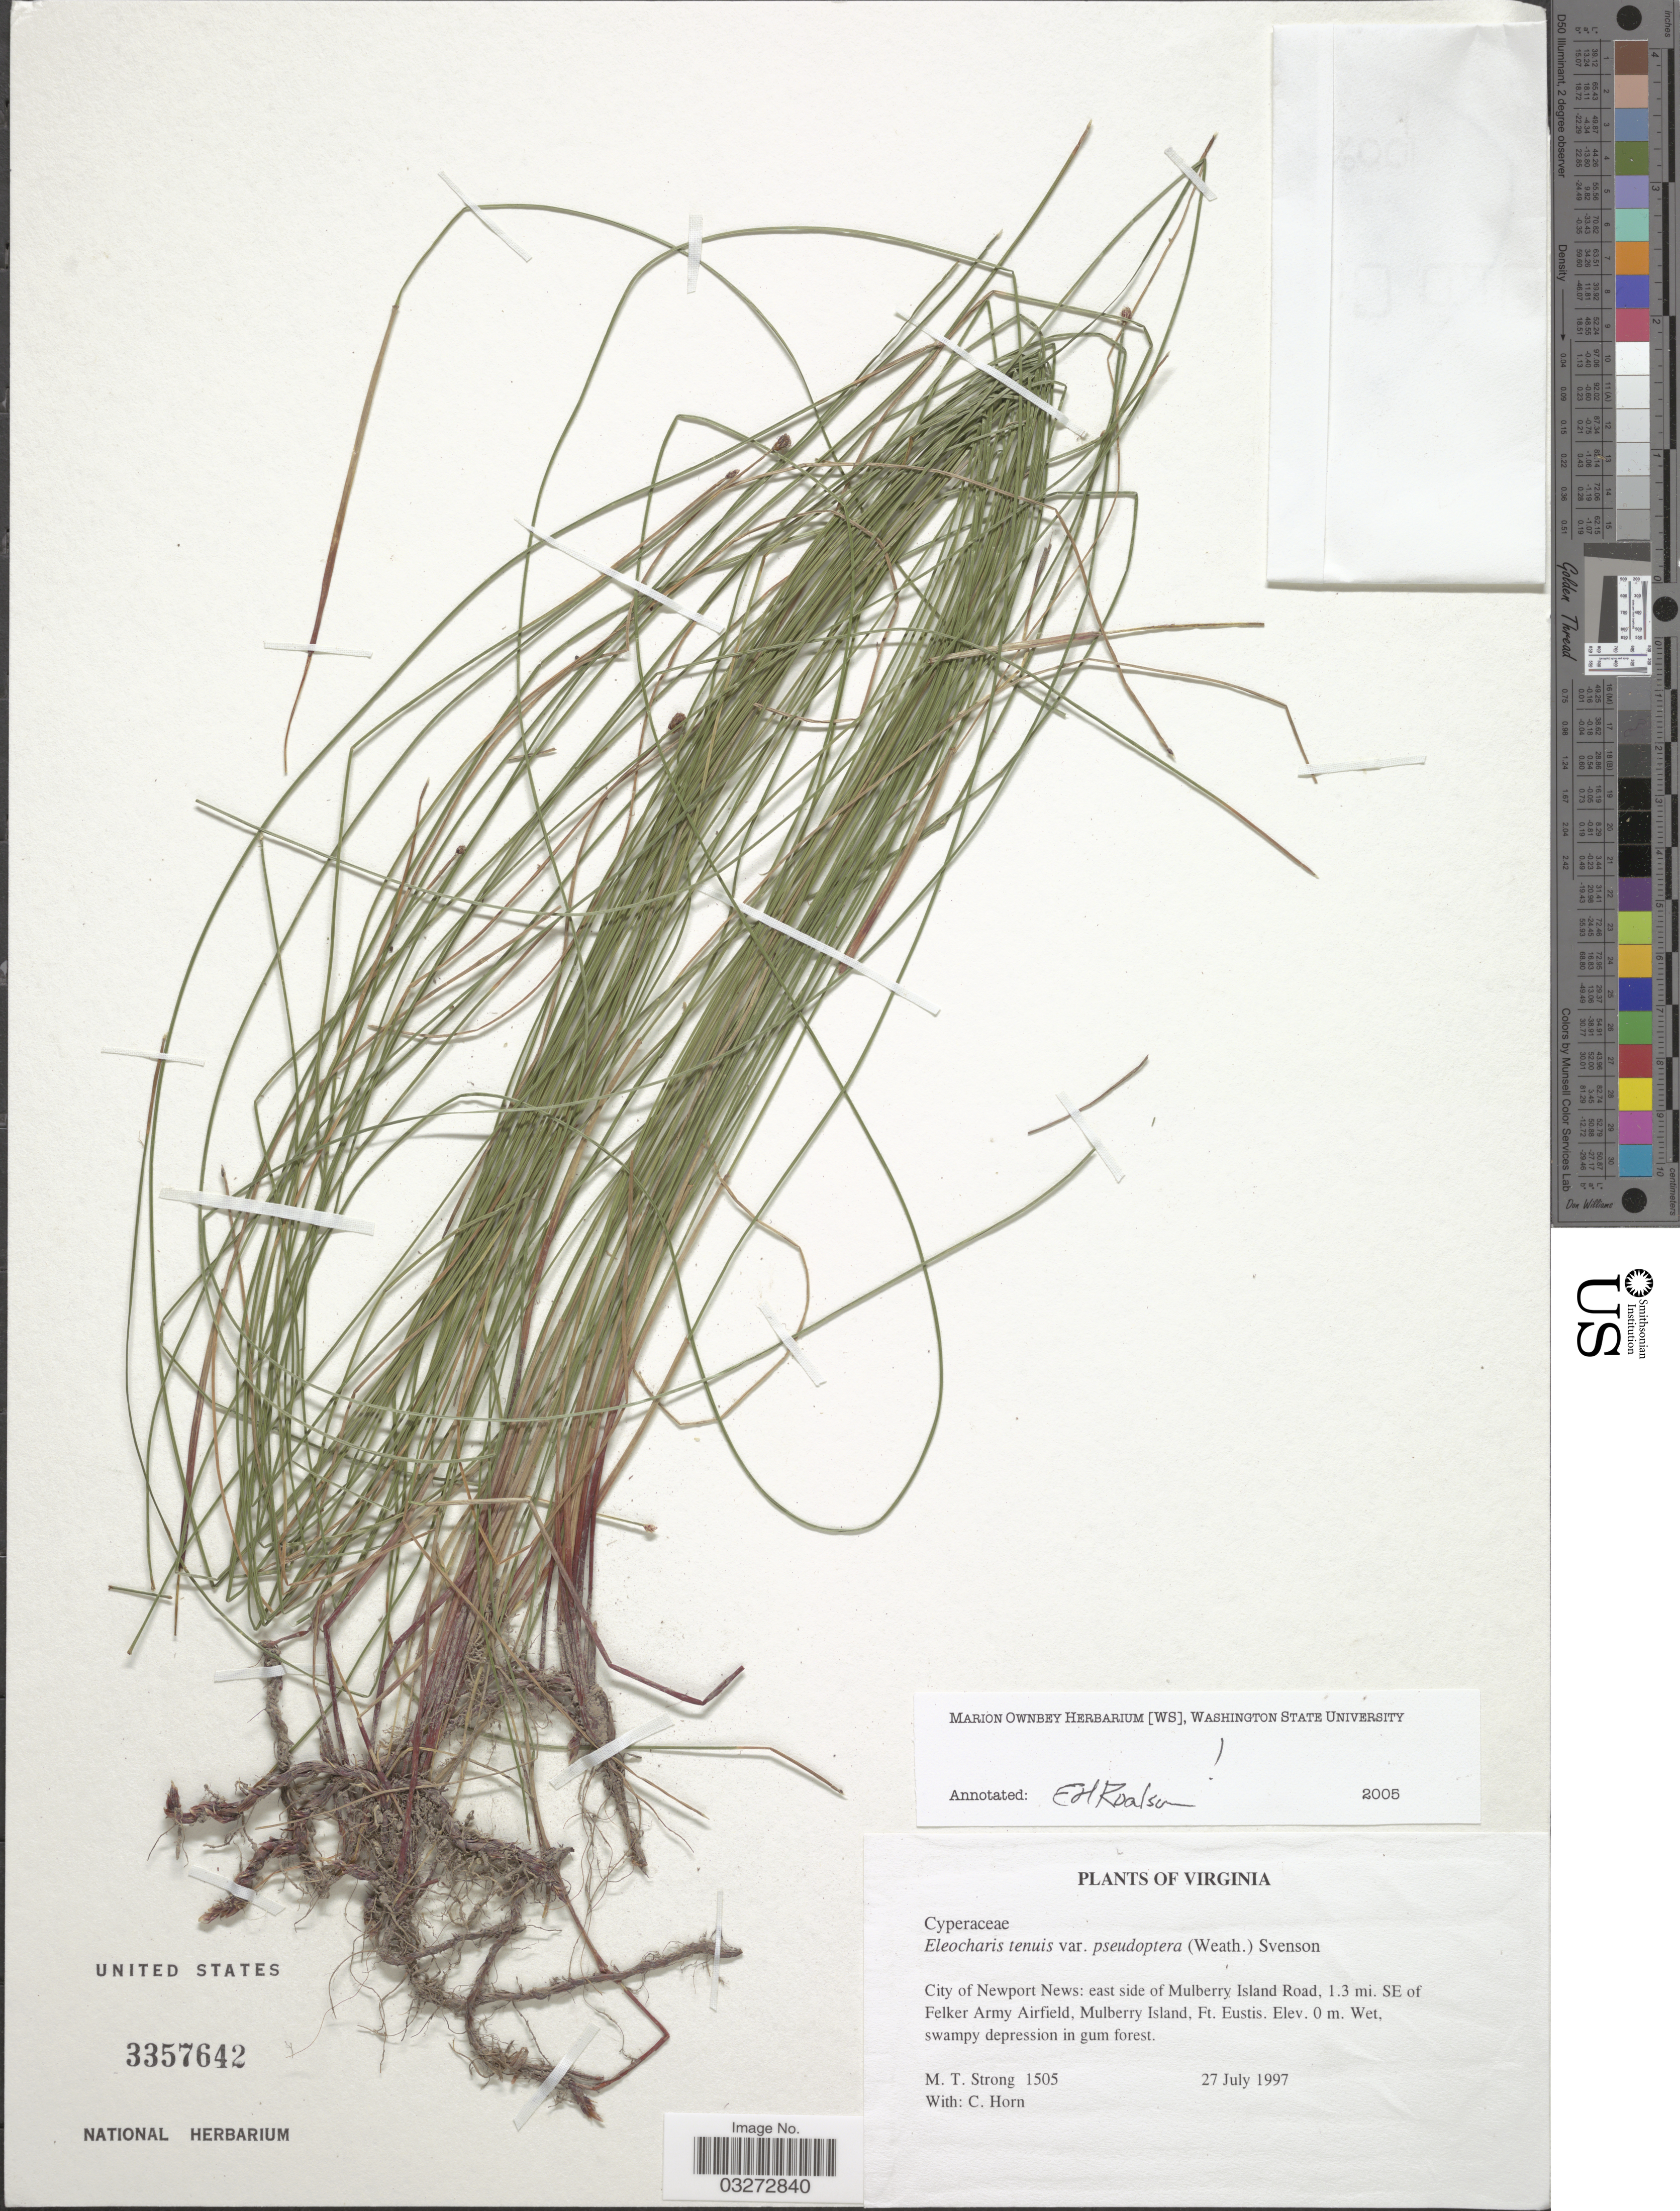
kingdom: Plantae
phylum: Tracheophyta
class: Liliopsida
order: Poales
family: Cyperaceae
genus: Eleocharis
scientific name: Eleocharis tenuis var. pseudoptera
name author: (Weath.) Svenson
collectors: M. T. Strong & C. Horn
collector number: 1505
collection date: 1997-07-27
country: United States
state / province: Virginia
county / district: City of Newport News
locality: City of Newport News: east side of Mulberry Island Road, 1.3 mi. SE of Felker Army Airfield, Mulberry Island, Ft. Eustis.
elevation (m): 0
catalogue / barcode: US 3357642